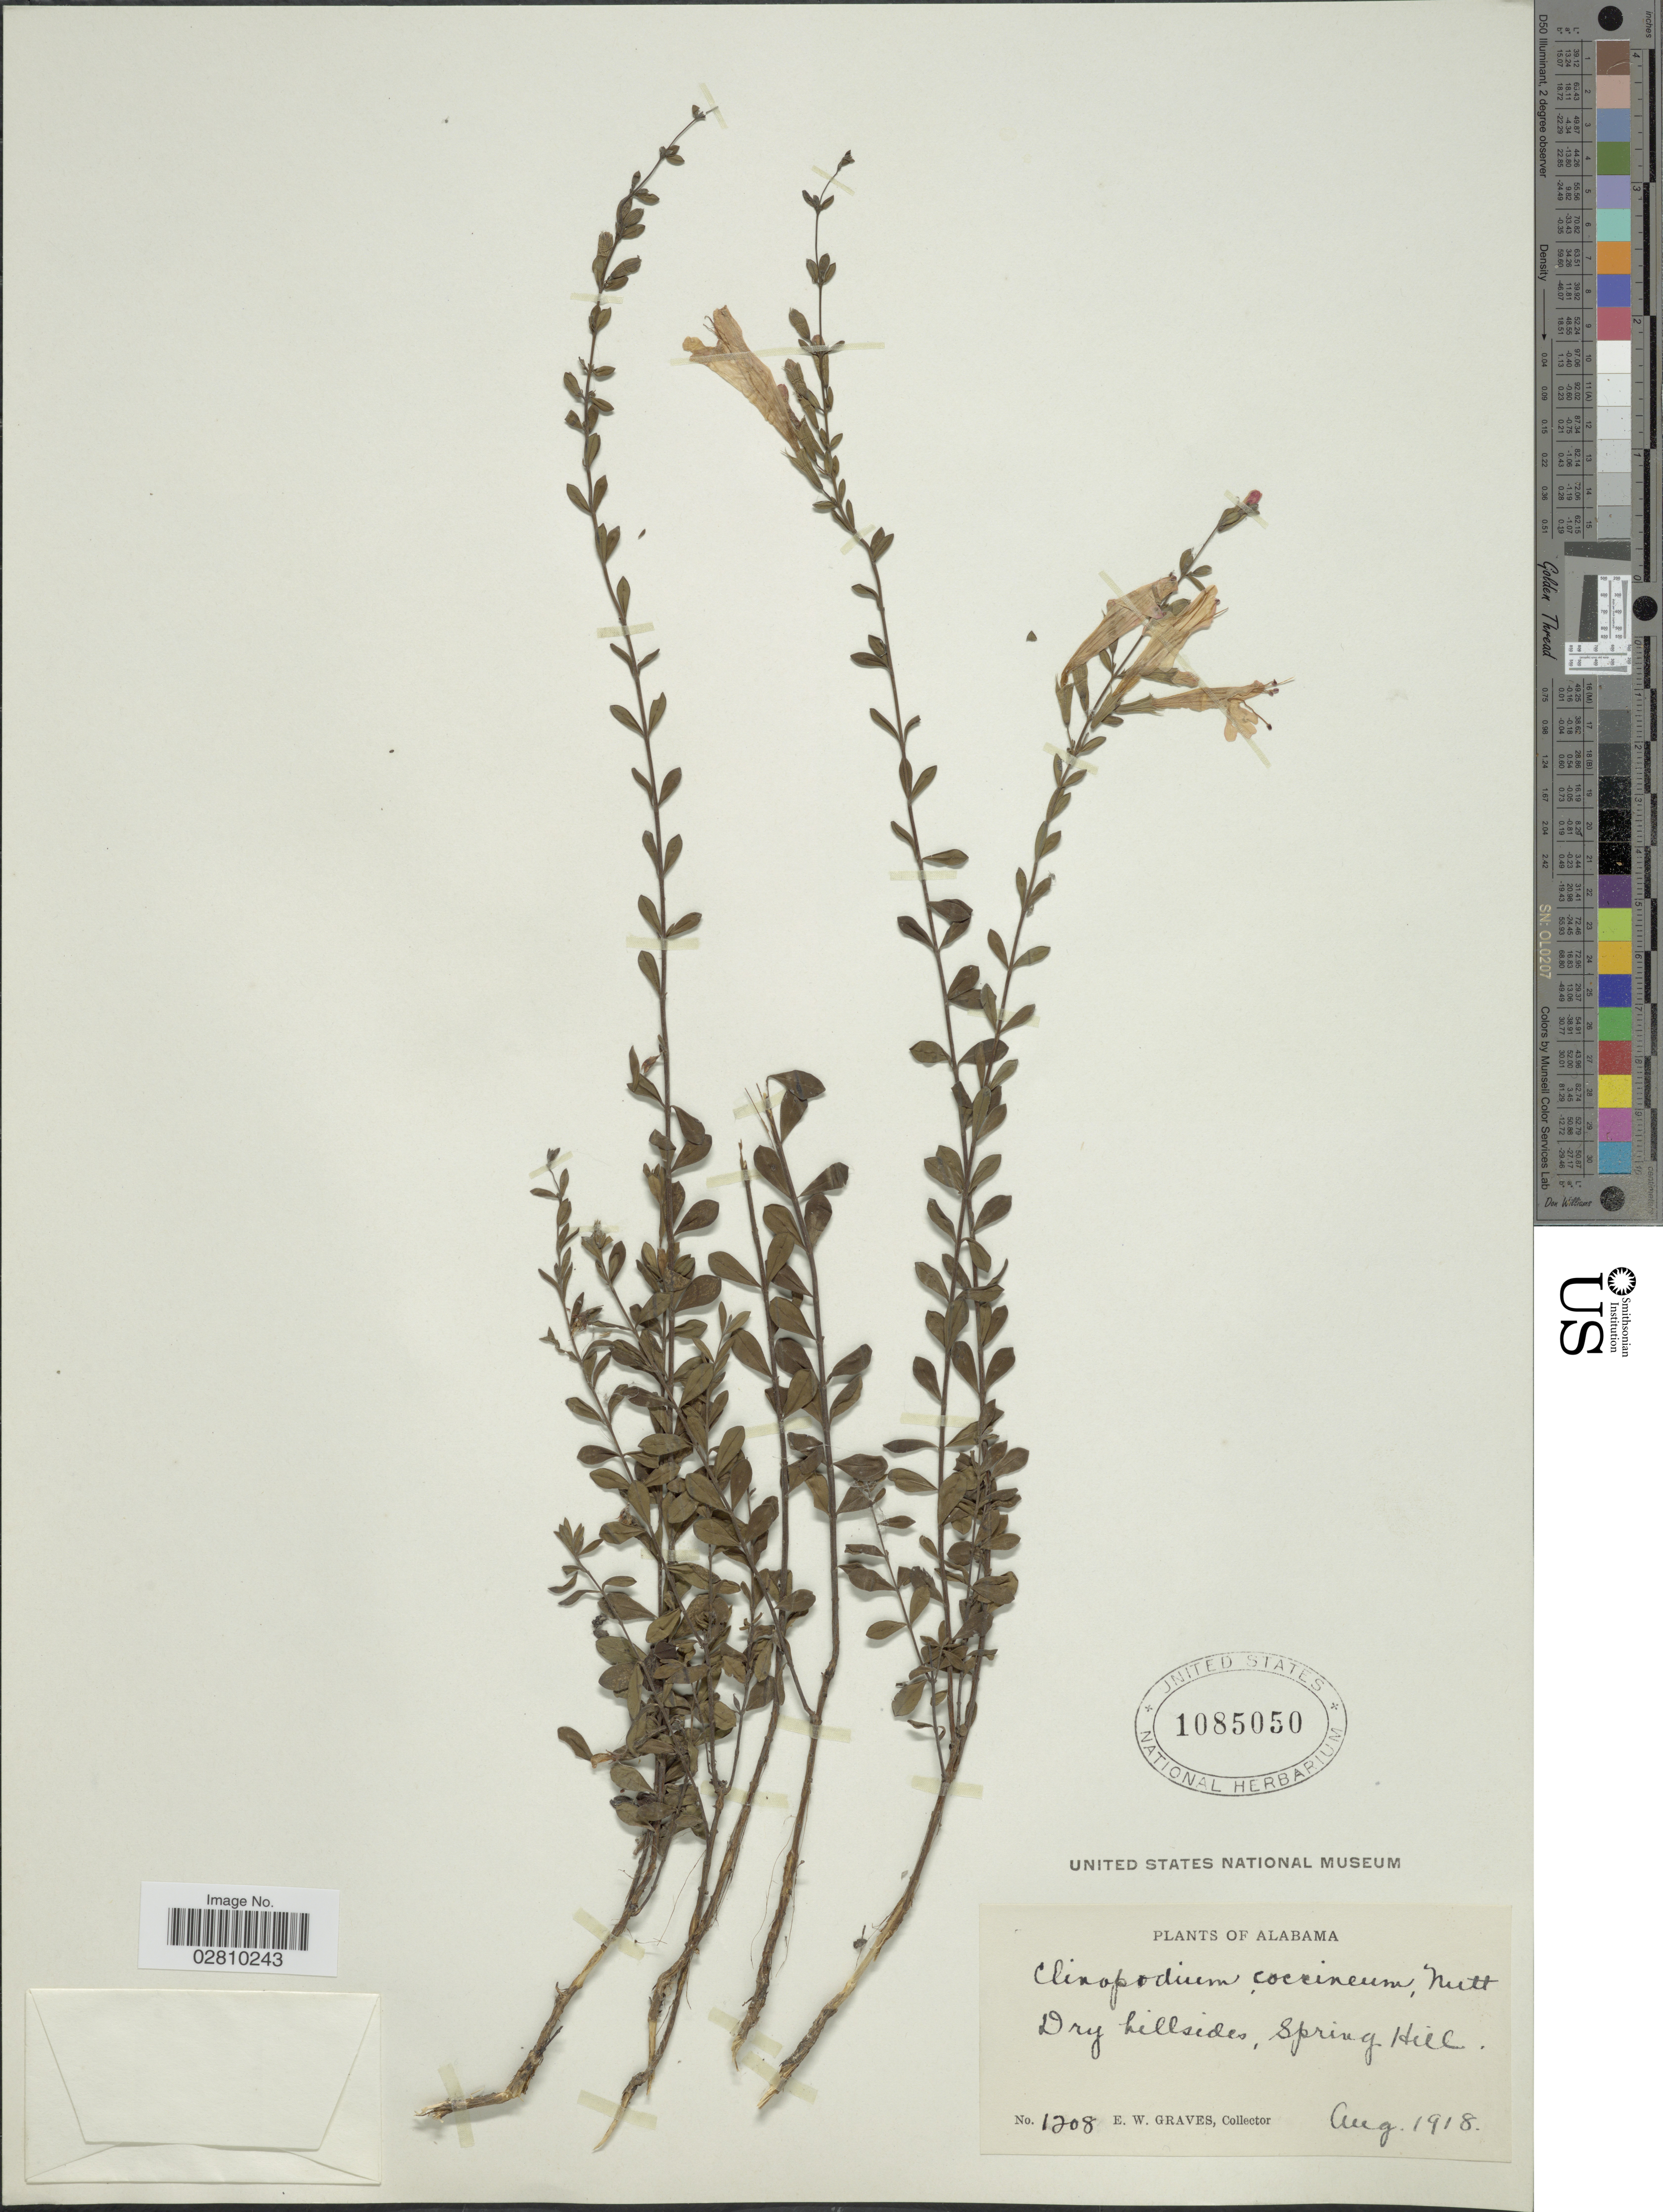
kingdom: Plantae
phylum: Tracheophyta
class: Magnoliopsida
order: Lamiales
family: Lamiaceae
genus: Clinopodium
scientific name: Clinopodium coccineum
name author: (Nutt. ex Hook.) Kuntze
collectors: E. Graves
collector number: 1208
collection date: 1918-08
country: United States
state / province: Alabama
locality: Dry hillsides, Spring Hill.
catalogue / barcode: US 1085050